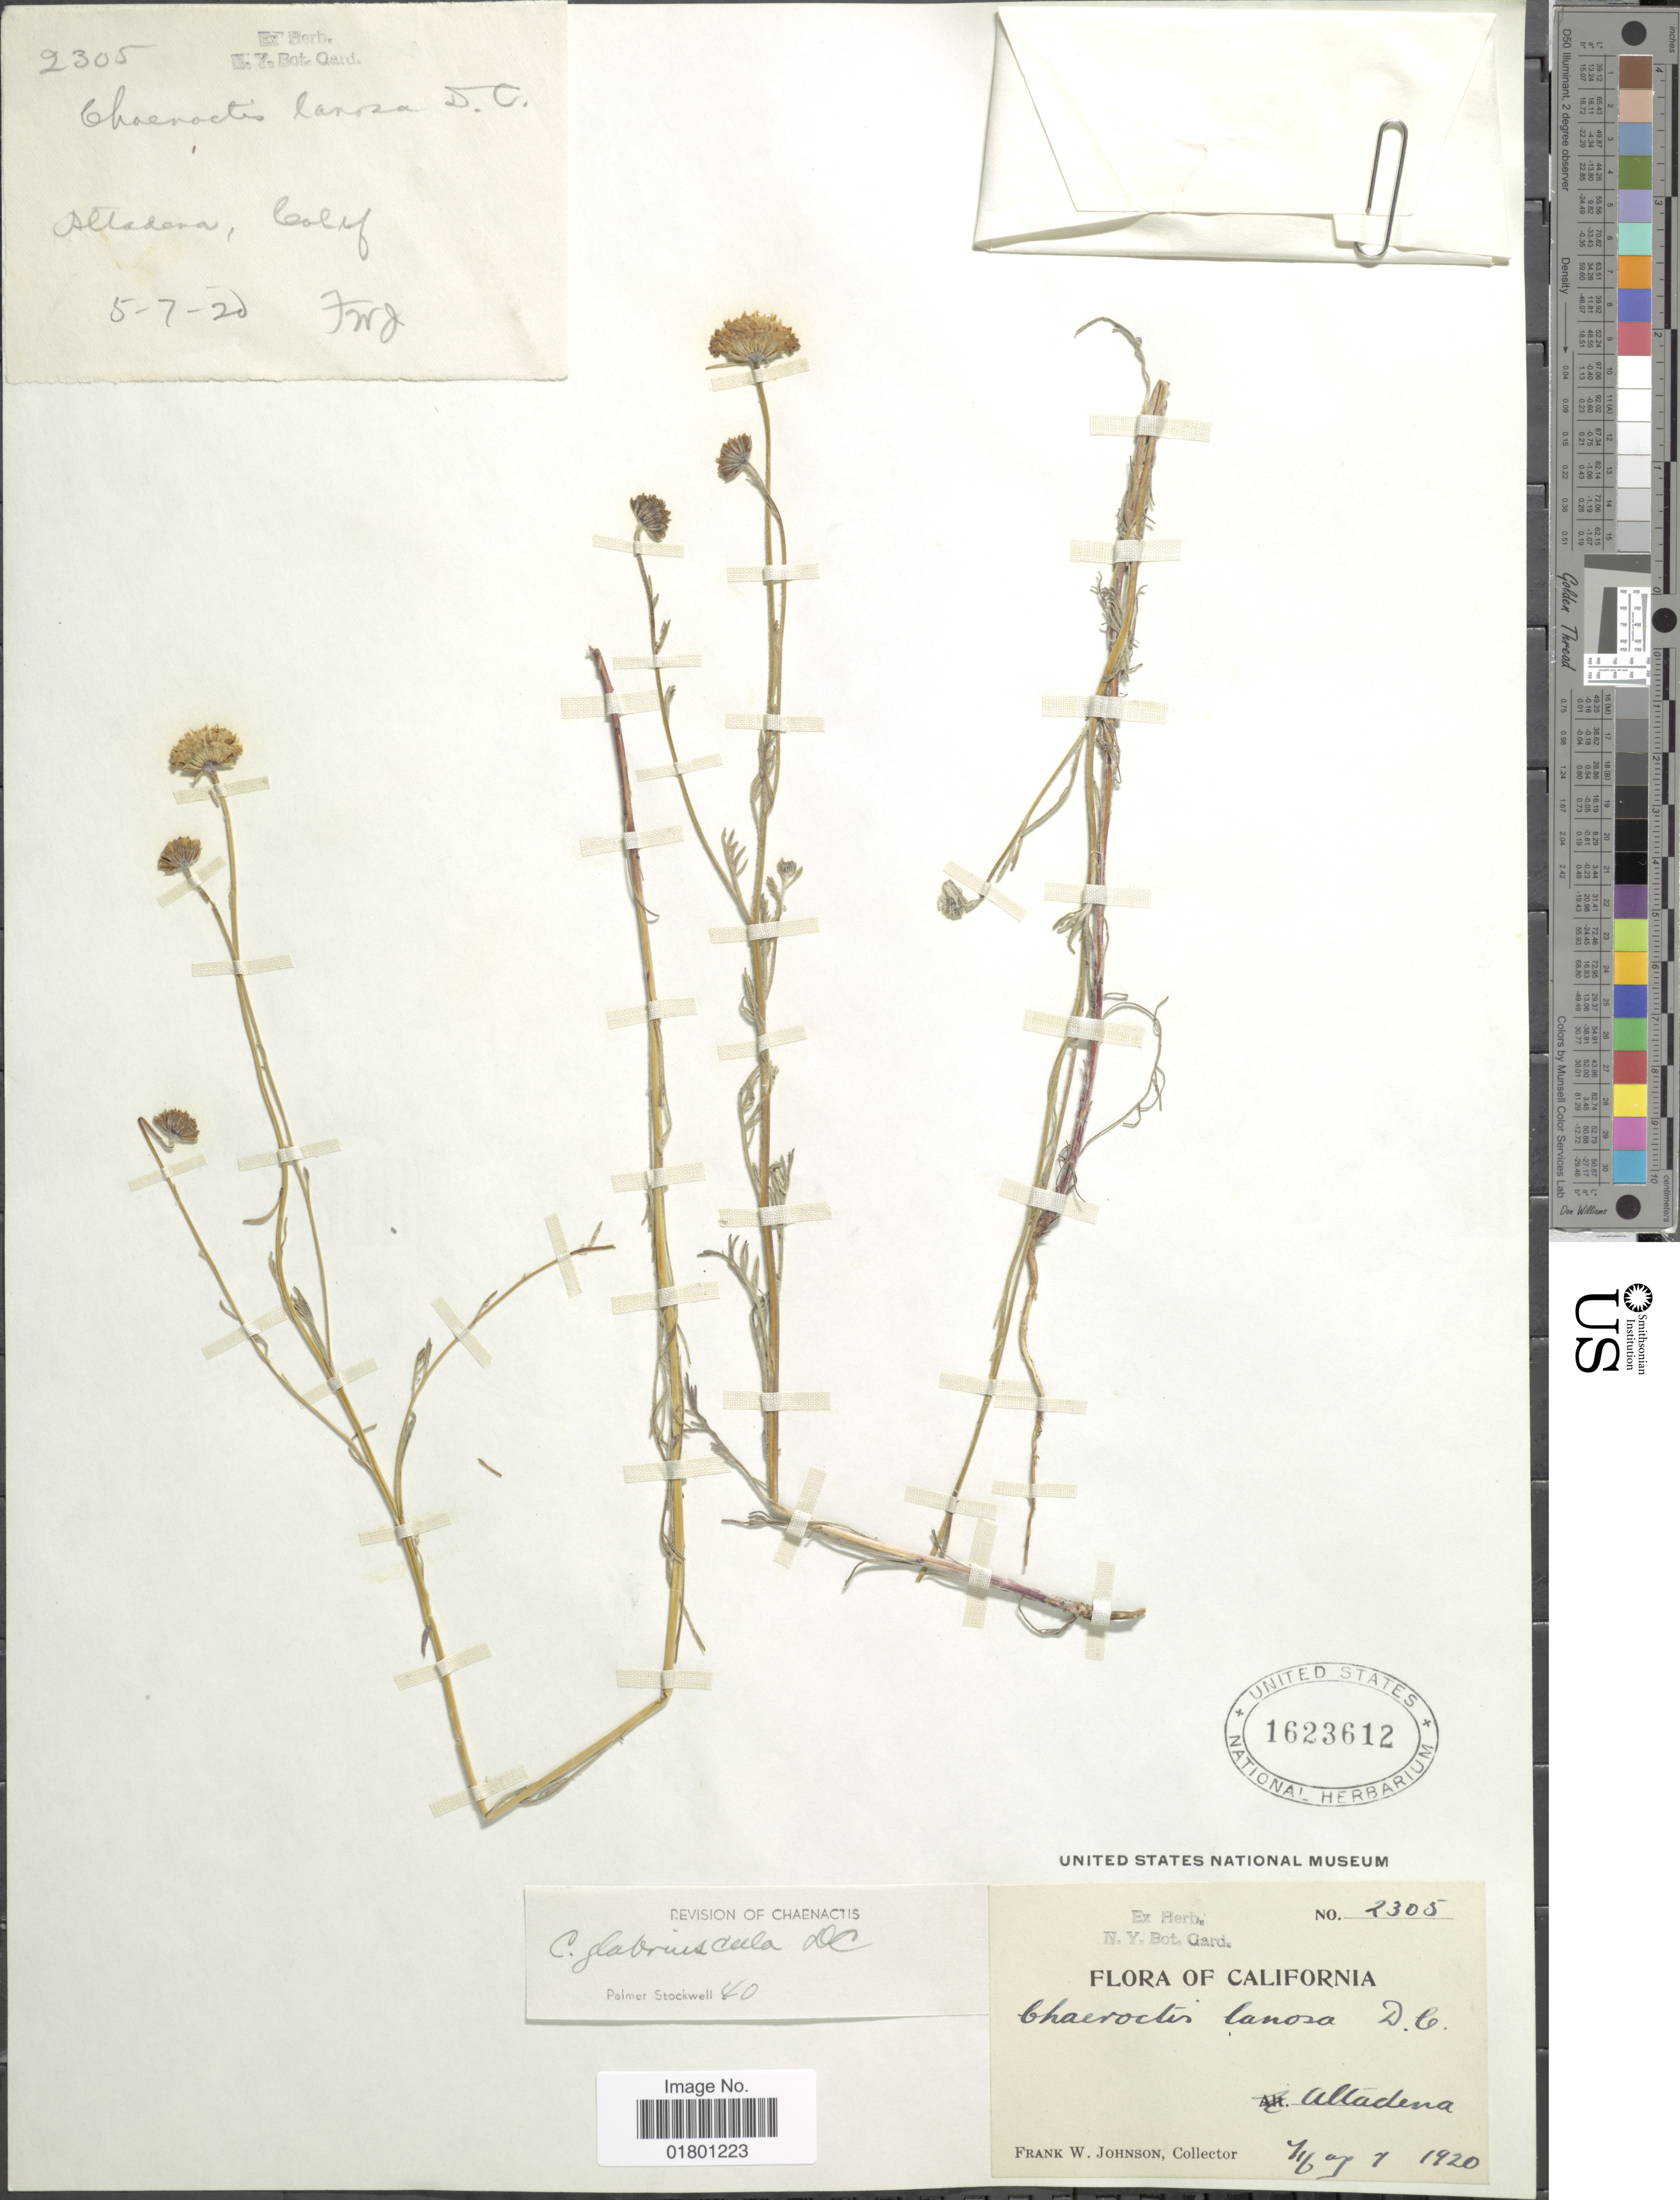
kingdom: Plantae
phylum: Tracheophyta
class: Magnoliopsida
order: Asterales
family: Asteraceae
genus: Chaenactis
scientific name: Chaenactis glabriuscula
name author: DC.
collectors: F. W. Johnson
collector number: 2305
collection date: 1920-05-07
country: United States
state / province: California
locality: Altadena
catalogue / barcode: US 1623612